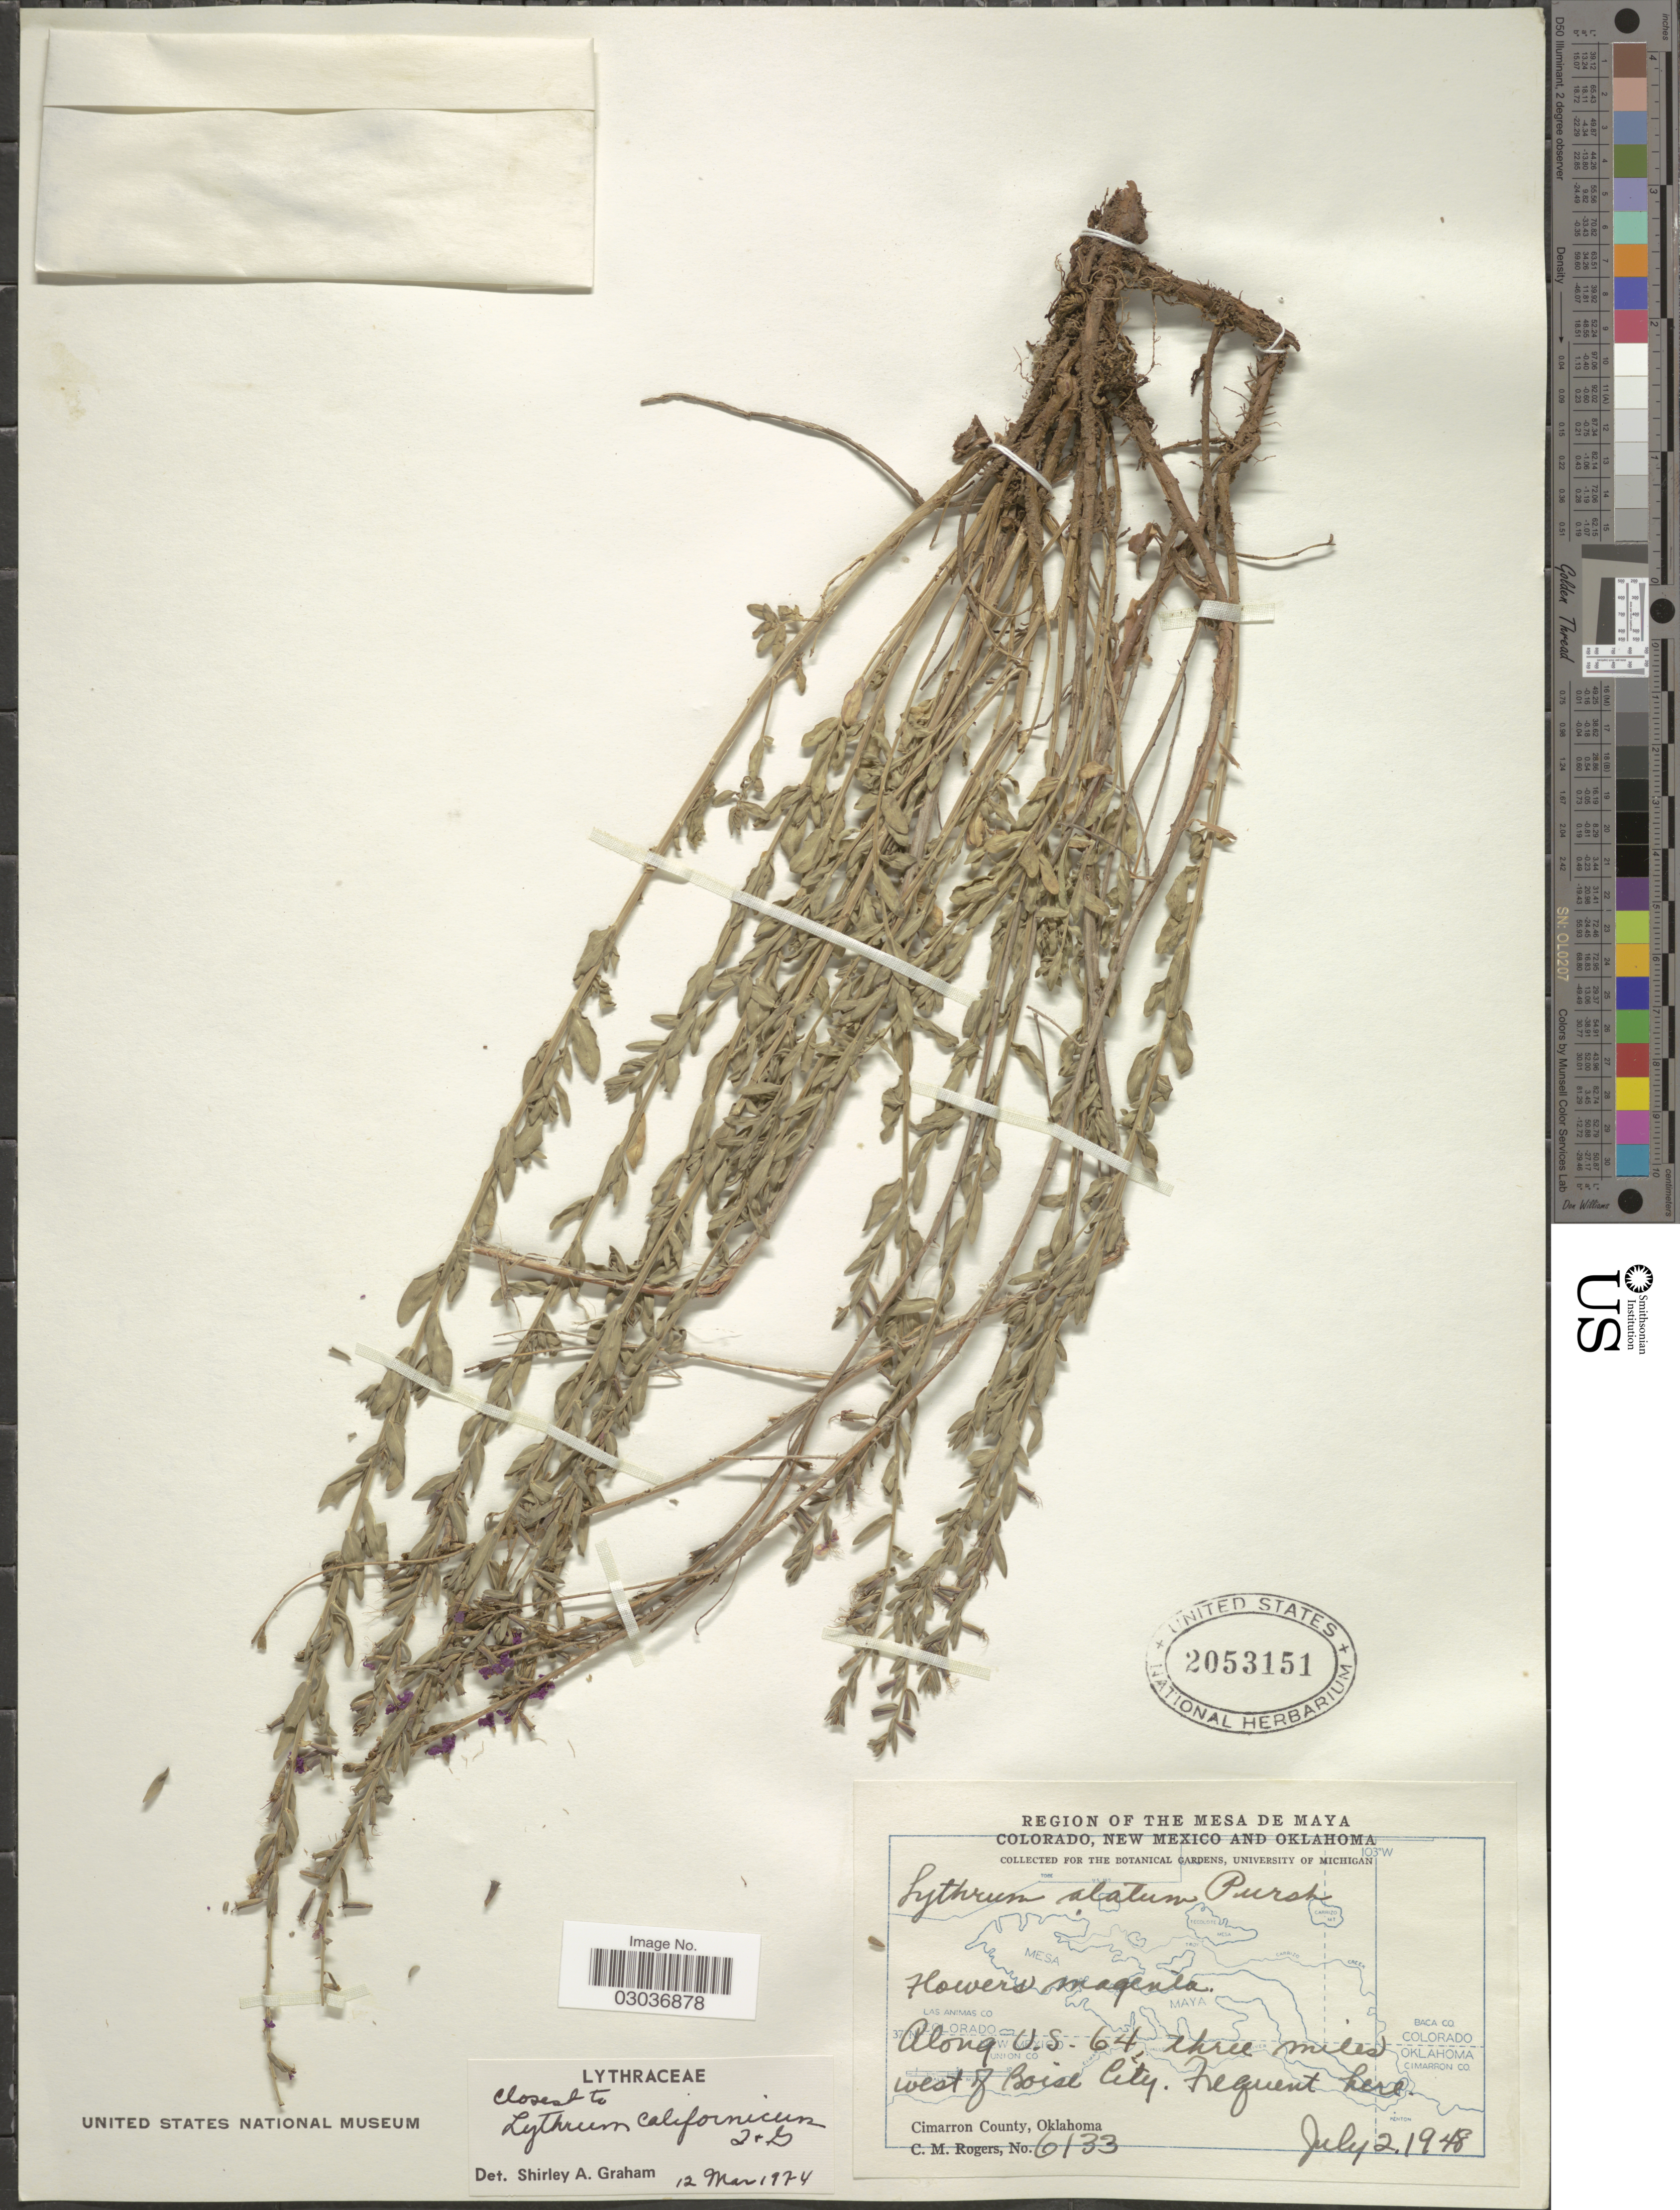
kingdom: Plantae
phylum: Tracheophyta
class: Magnoliopsida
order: Myrtales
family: Lythraceae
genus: Lythrum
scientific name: Lythrum californicum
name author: Torr. & A. Gray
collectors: C. M. Rogers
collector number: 6133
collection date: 1948-07-02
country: United States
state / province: Oklahoma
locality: Region of the Mesa de Maya. Along U.S. 64, three miles west of Boise City. Cimarron County.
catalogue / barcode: US 2053151